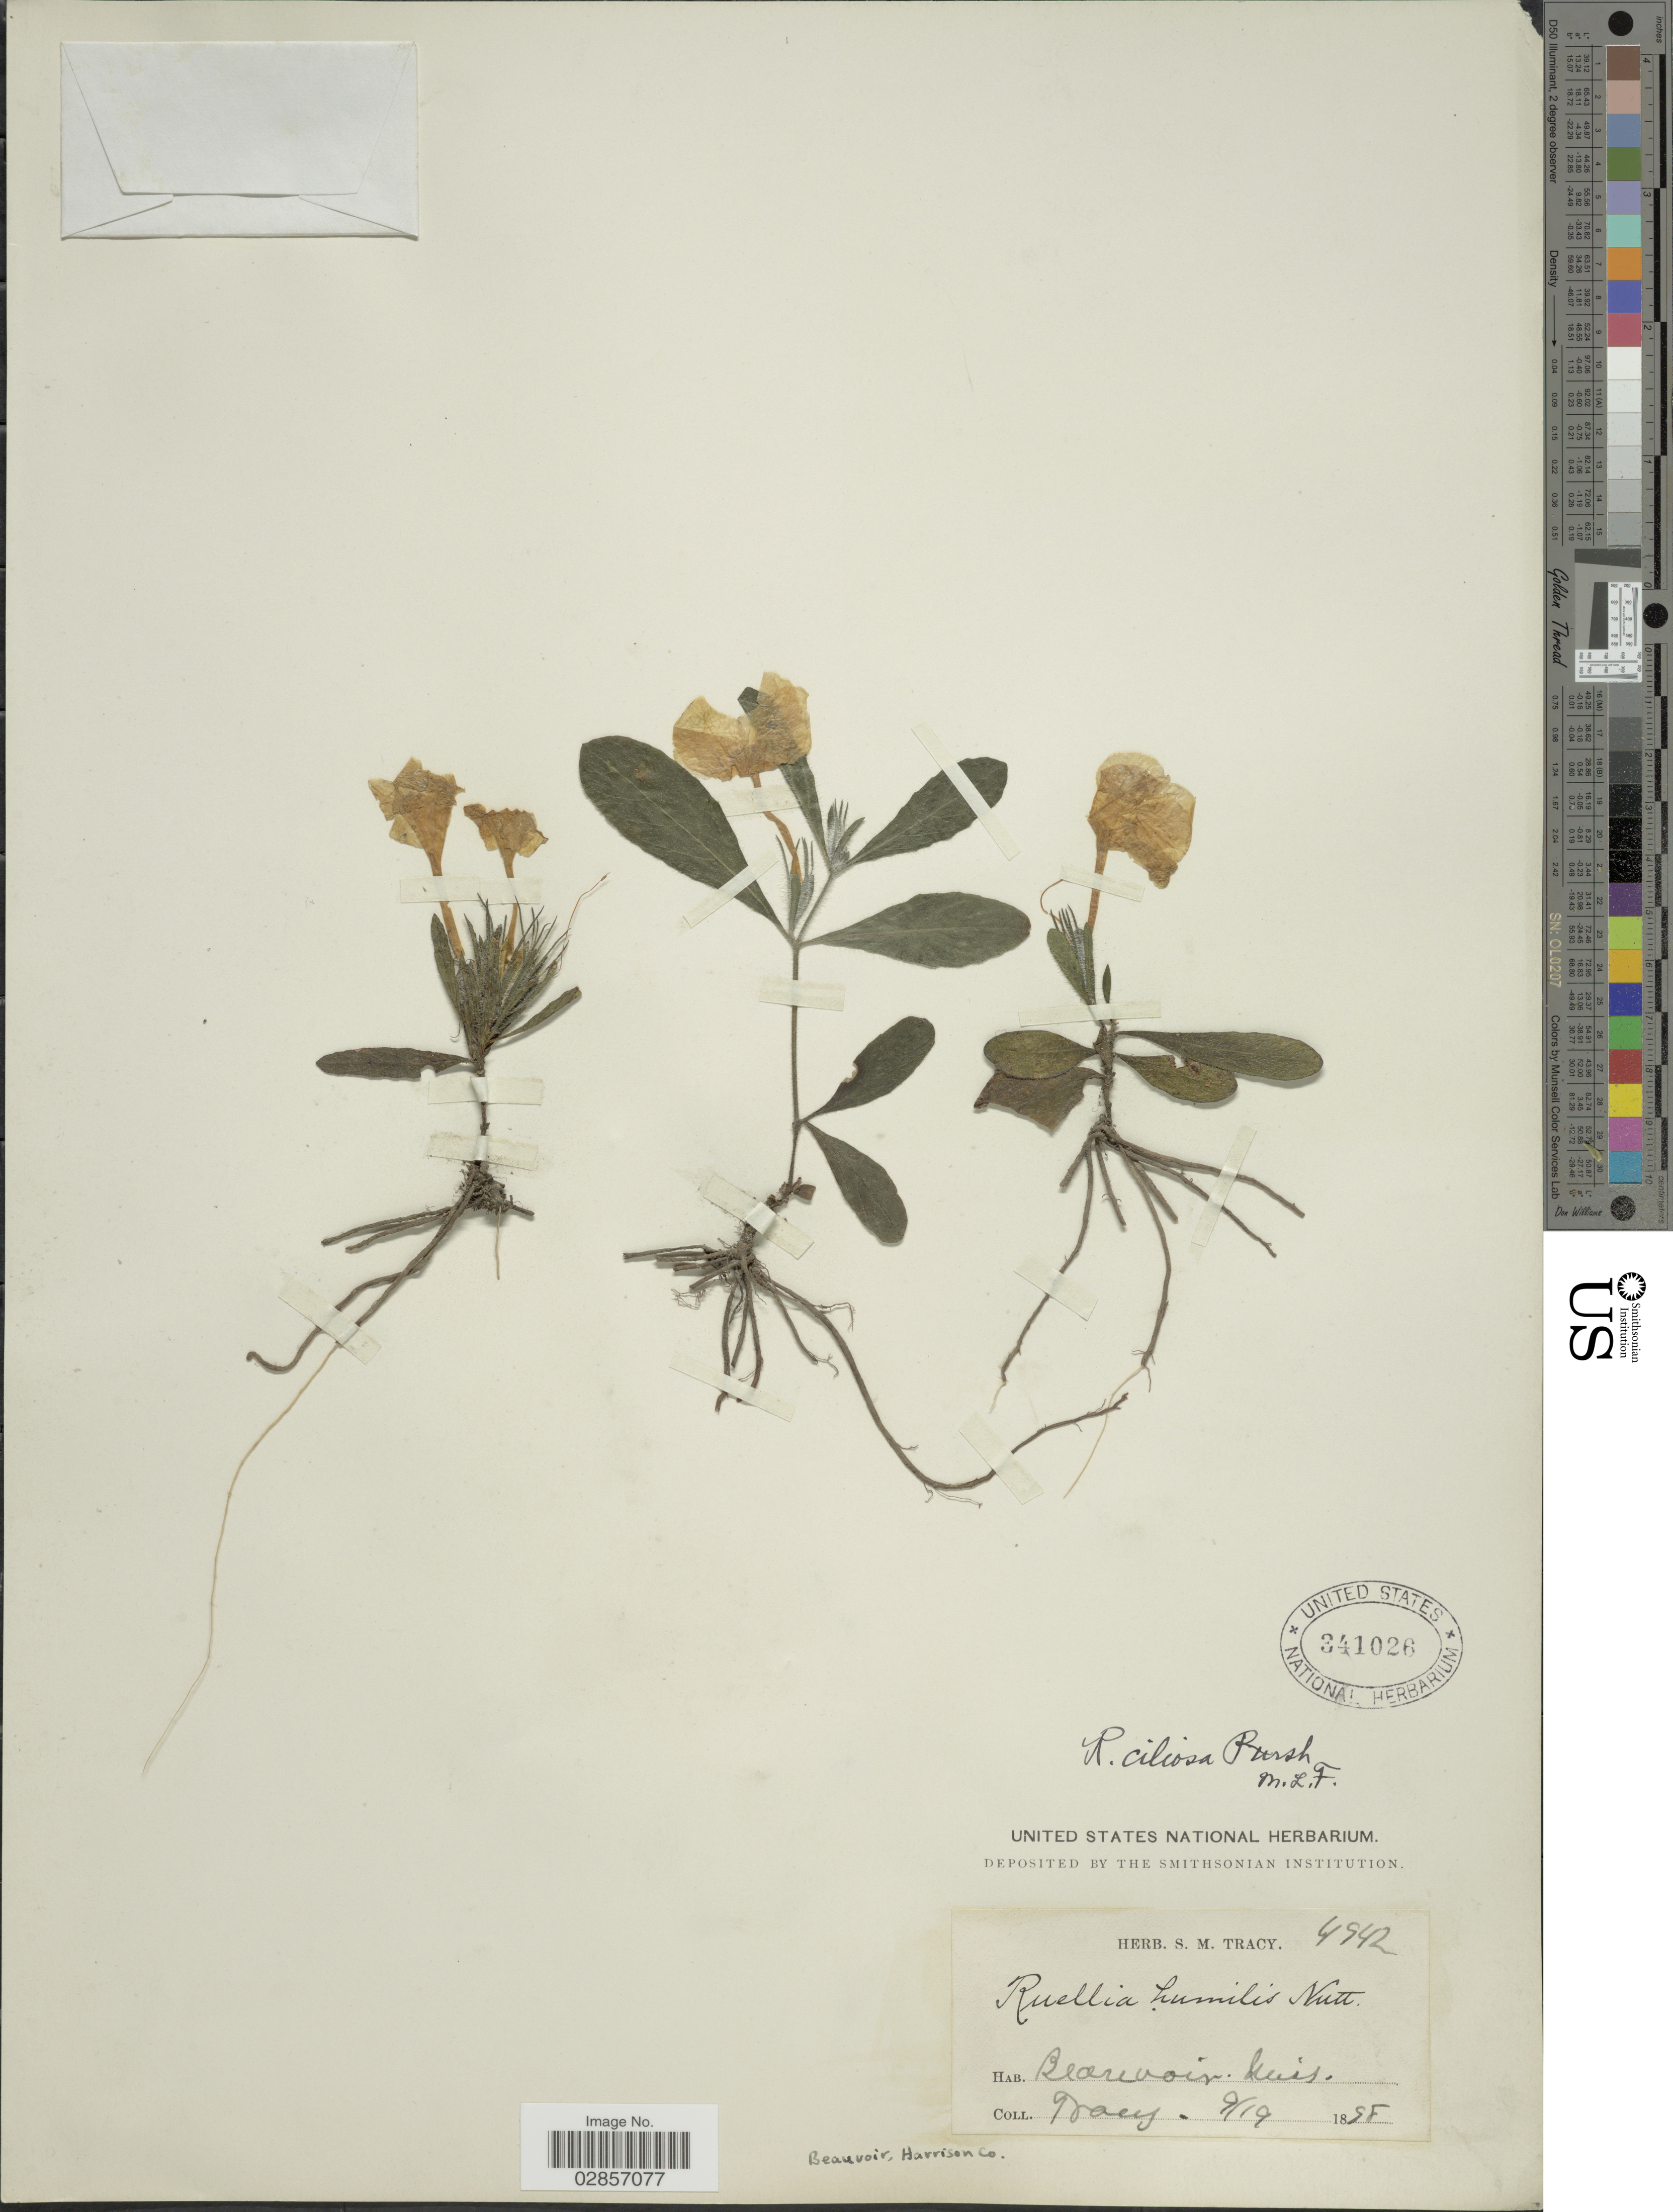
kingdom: Plantae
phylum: Tracheophyta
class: Magnoliopsida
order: Lamiales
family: Acanthaceae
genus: Ruellia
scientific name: Ruellia ciliosa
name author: Pursh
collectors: S. M. Tracy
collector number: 4942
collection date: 1898-09-19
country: United States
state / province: Mississippi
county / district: Harrison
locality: Beauvoir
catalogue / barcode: US 341026